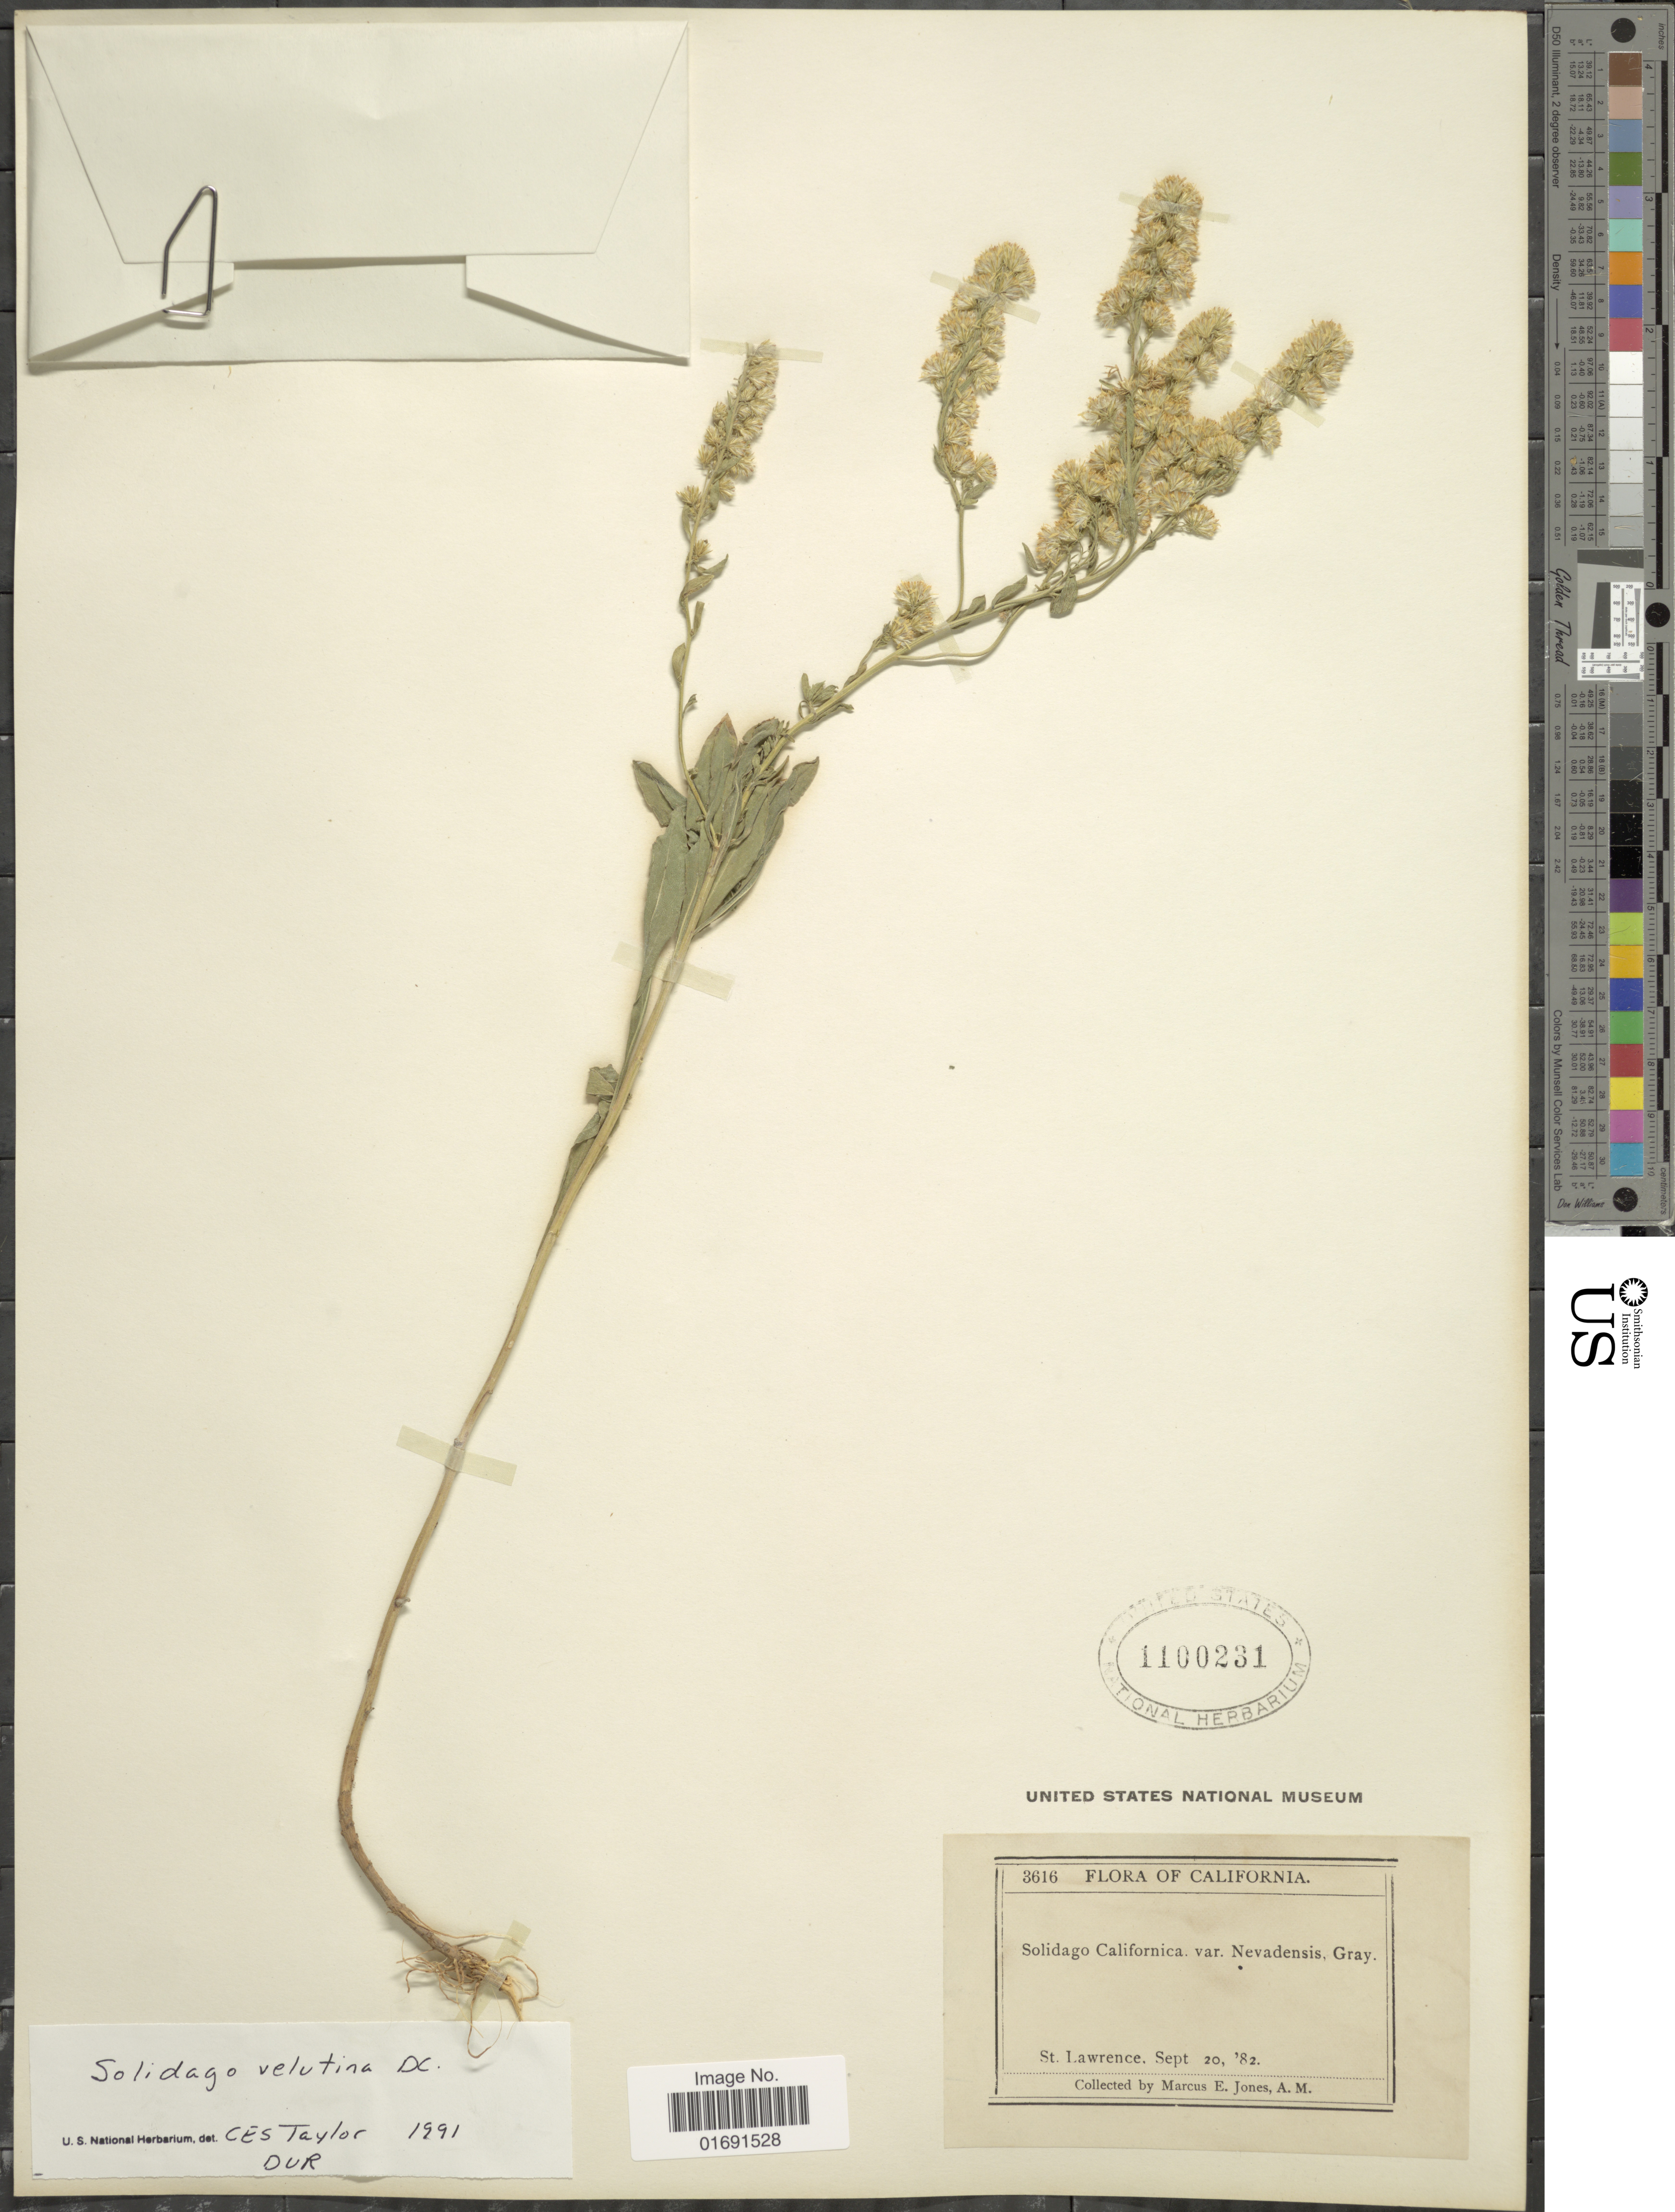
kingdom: Plantae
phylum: Tracheophyta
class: Magnoliopsida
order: Asterales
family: Asteraceae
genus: Solidago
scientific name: Solidago velutina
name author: DC.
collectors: M. E. Jones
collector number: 3616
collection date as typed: Transcribed d/m/y: 20/9/82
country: United States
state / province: California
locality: St. Lawrence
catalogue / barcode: US 1100231